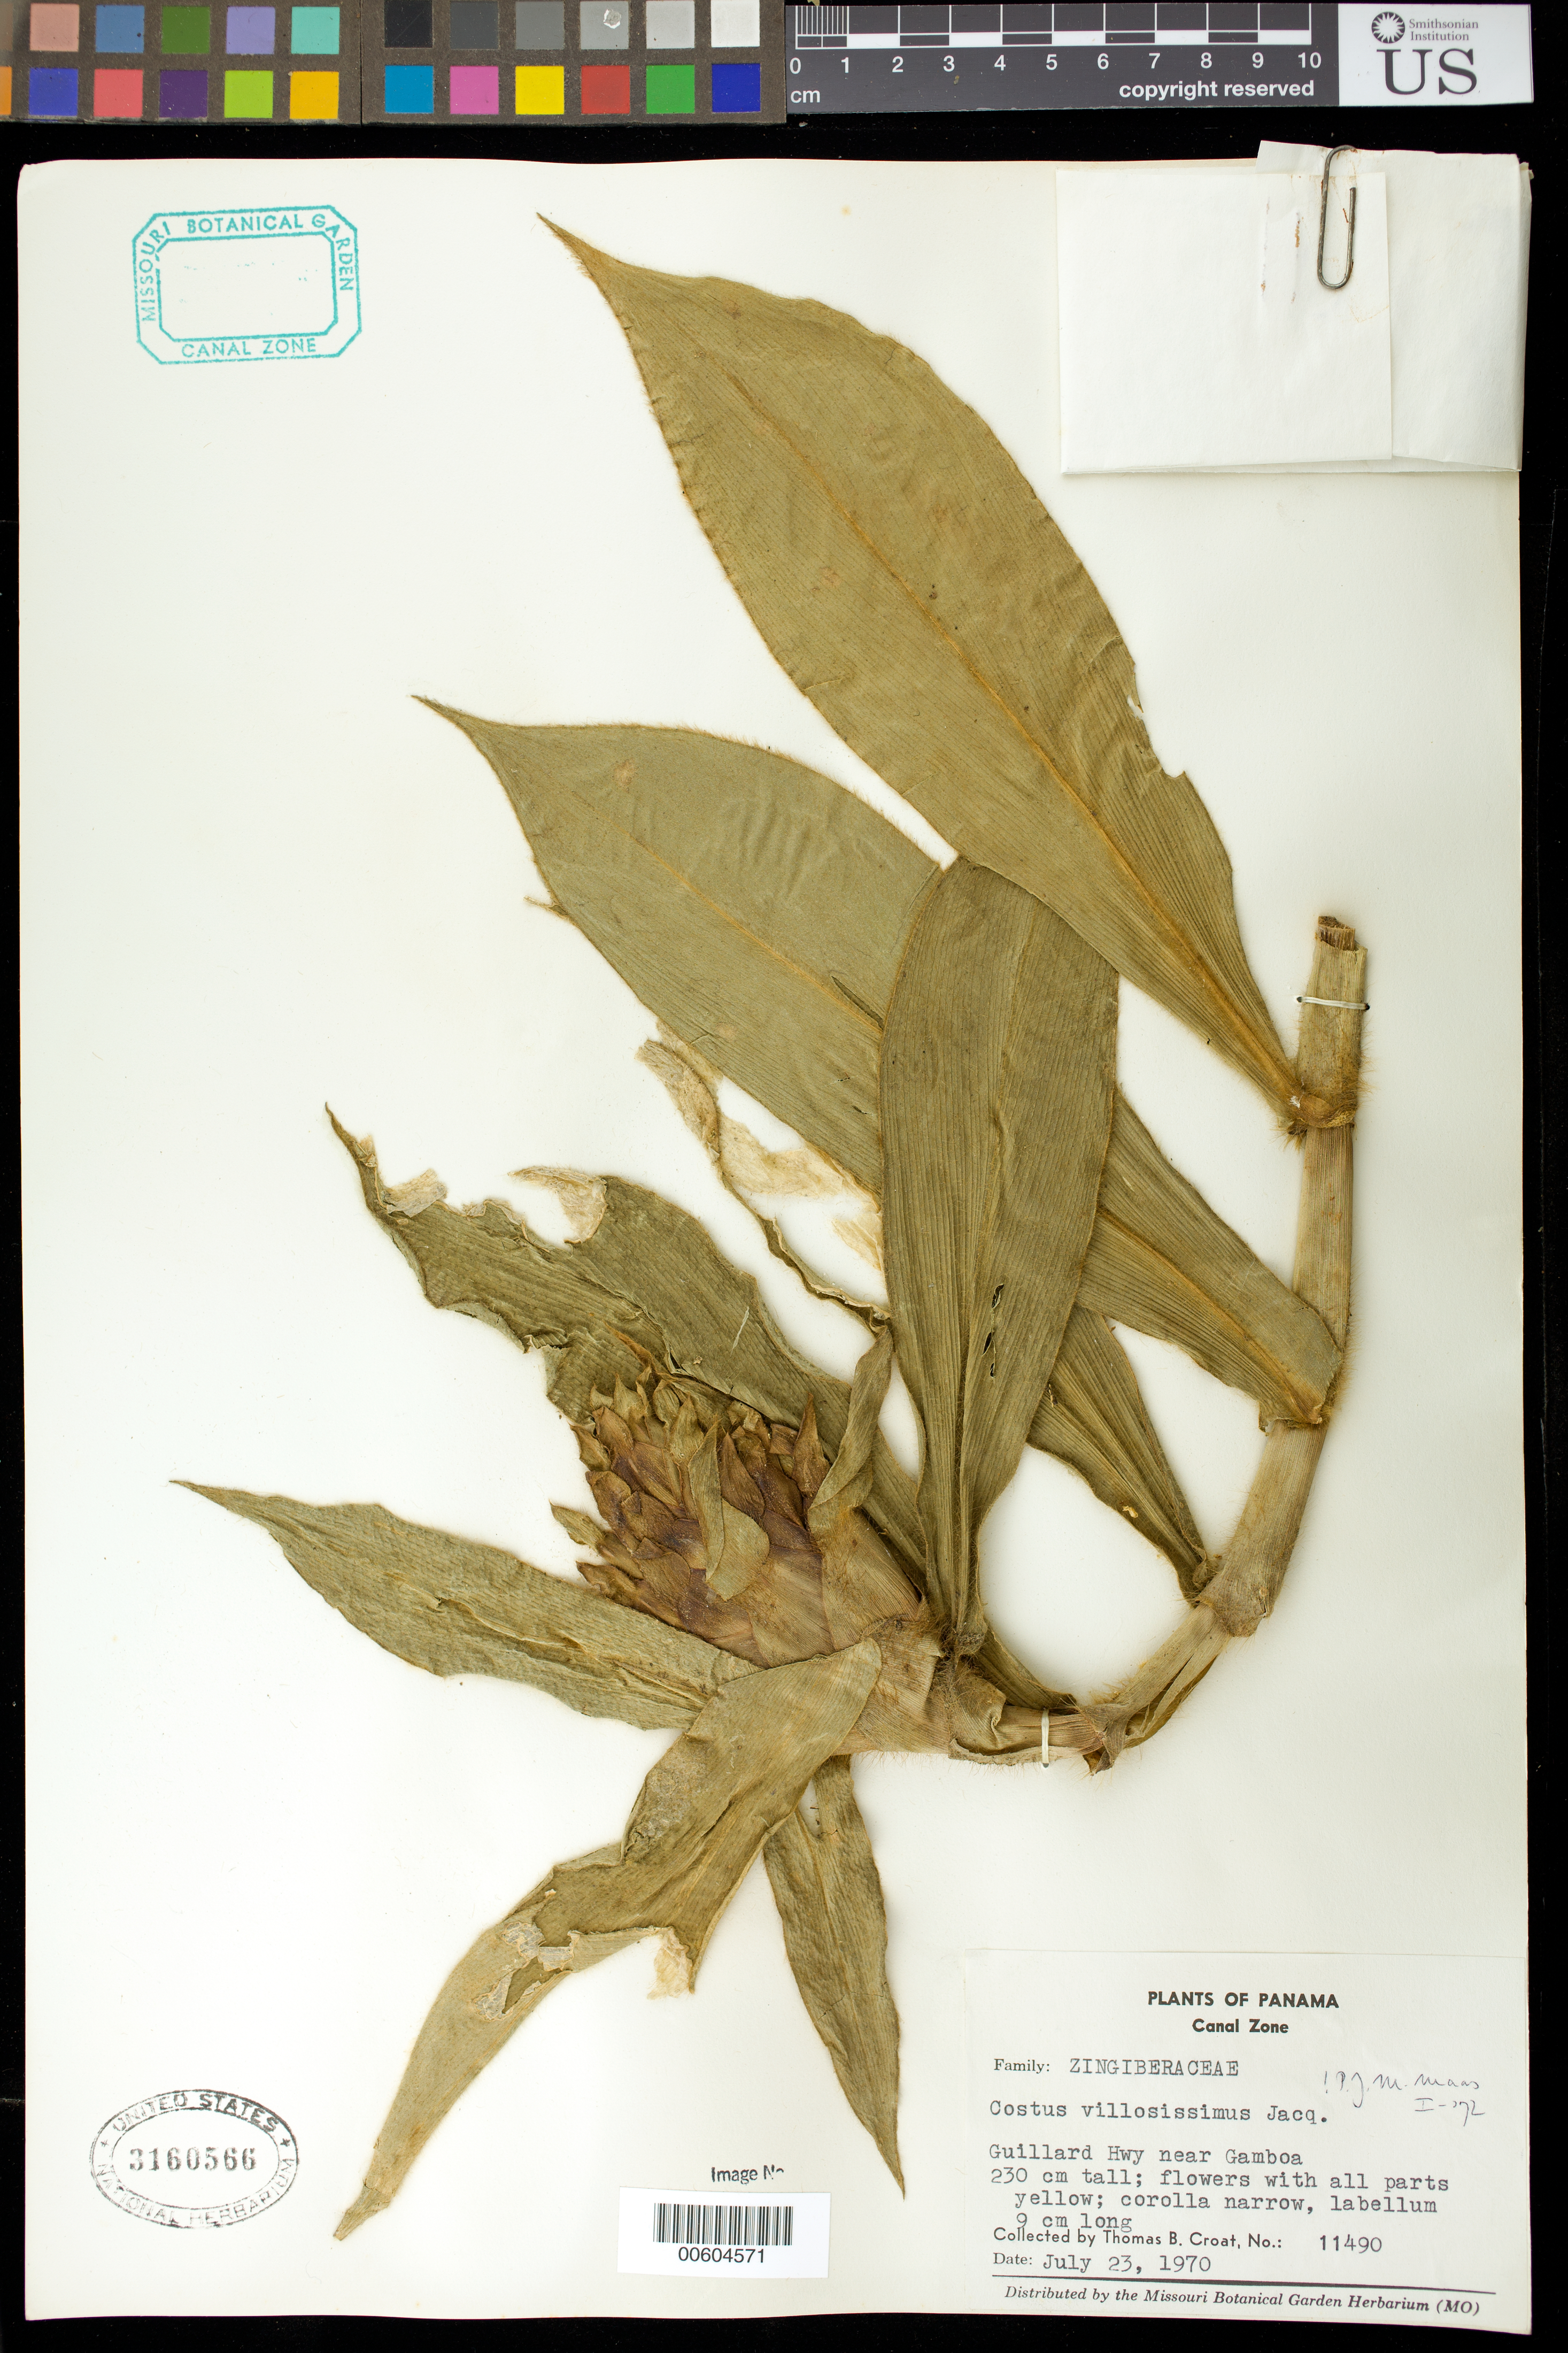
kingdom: Plantae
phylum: Tracheophyta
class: Liliopsida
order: Zingiberales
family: Costaceae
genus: Costus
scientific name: Costus villosissimus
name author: Jacq.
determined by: Maas, Paul J. M.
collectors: T. B. Croat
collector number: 11490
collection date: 1970-07-23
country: Panama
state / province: Colón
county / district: Canal Zone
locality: Guillard Hwy near Gamboa.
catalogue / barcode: US 3160566